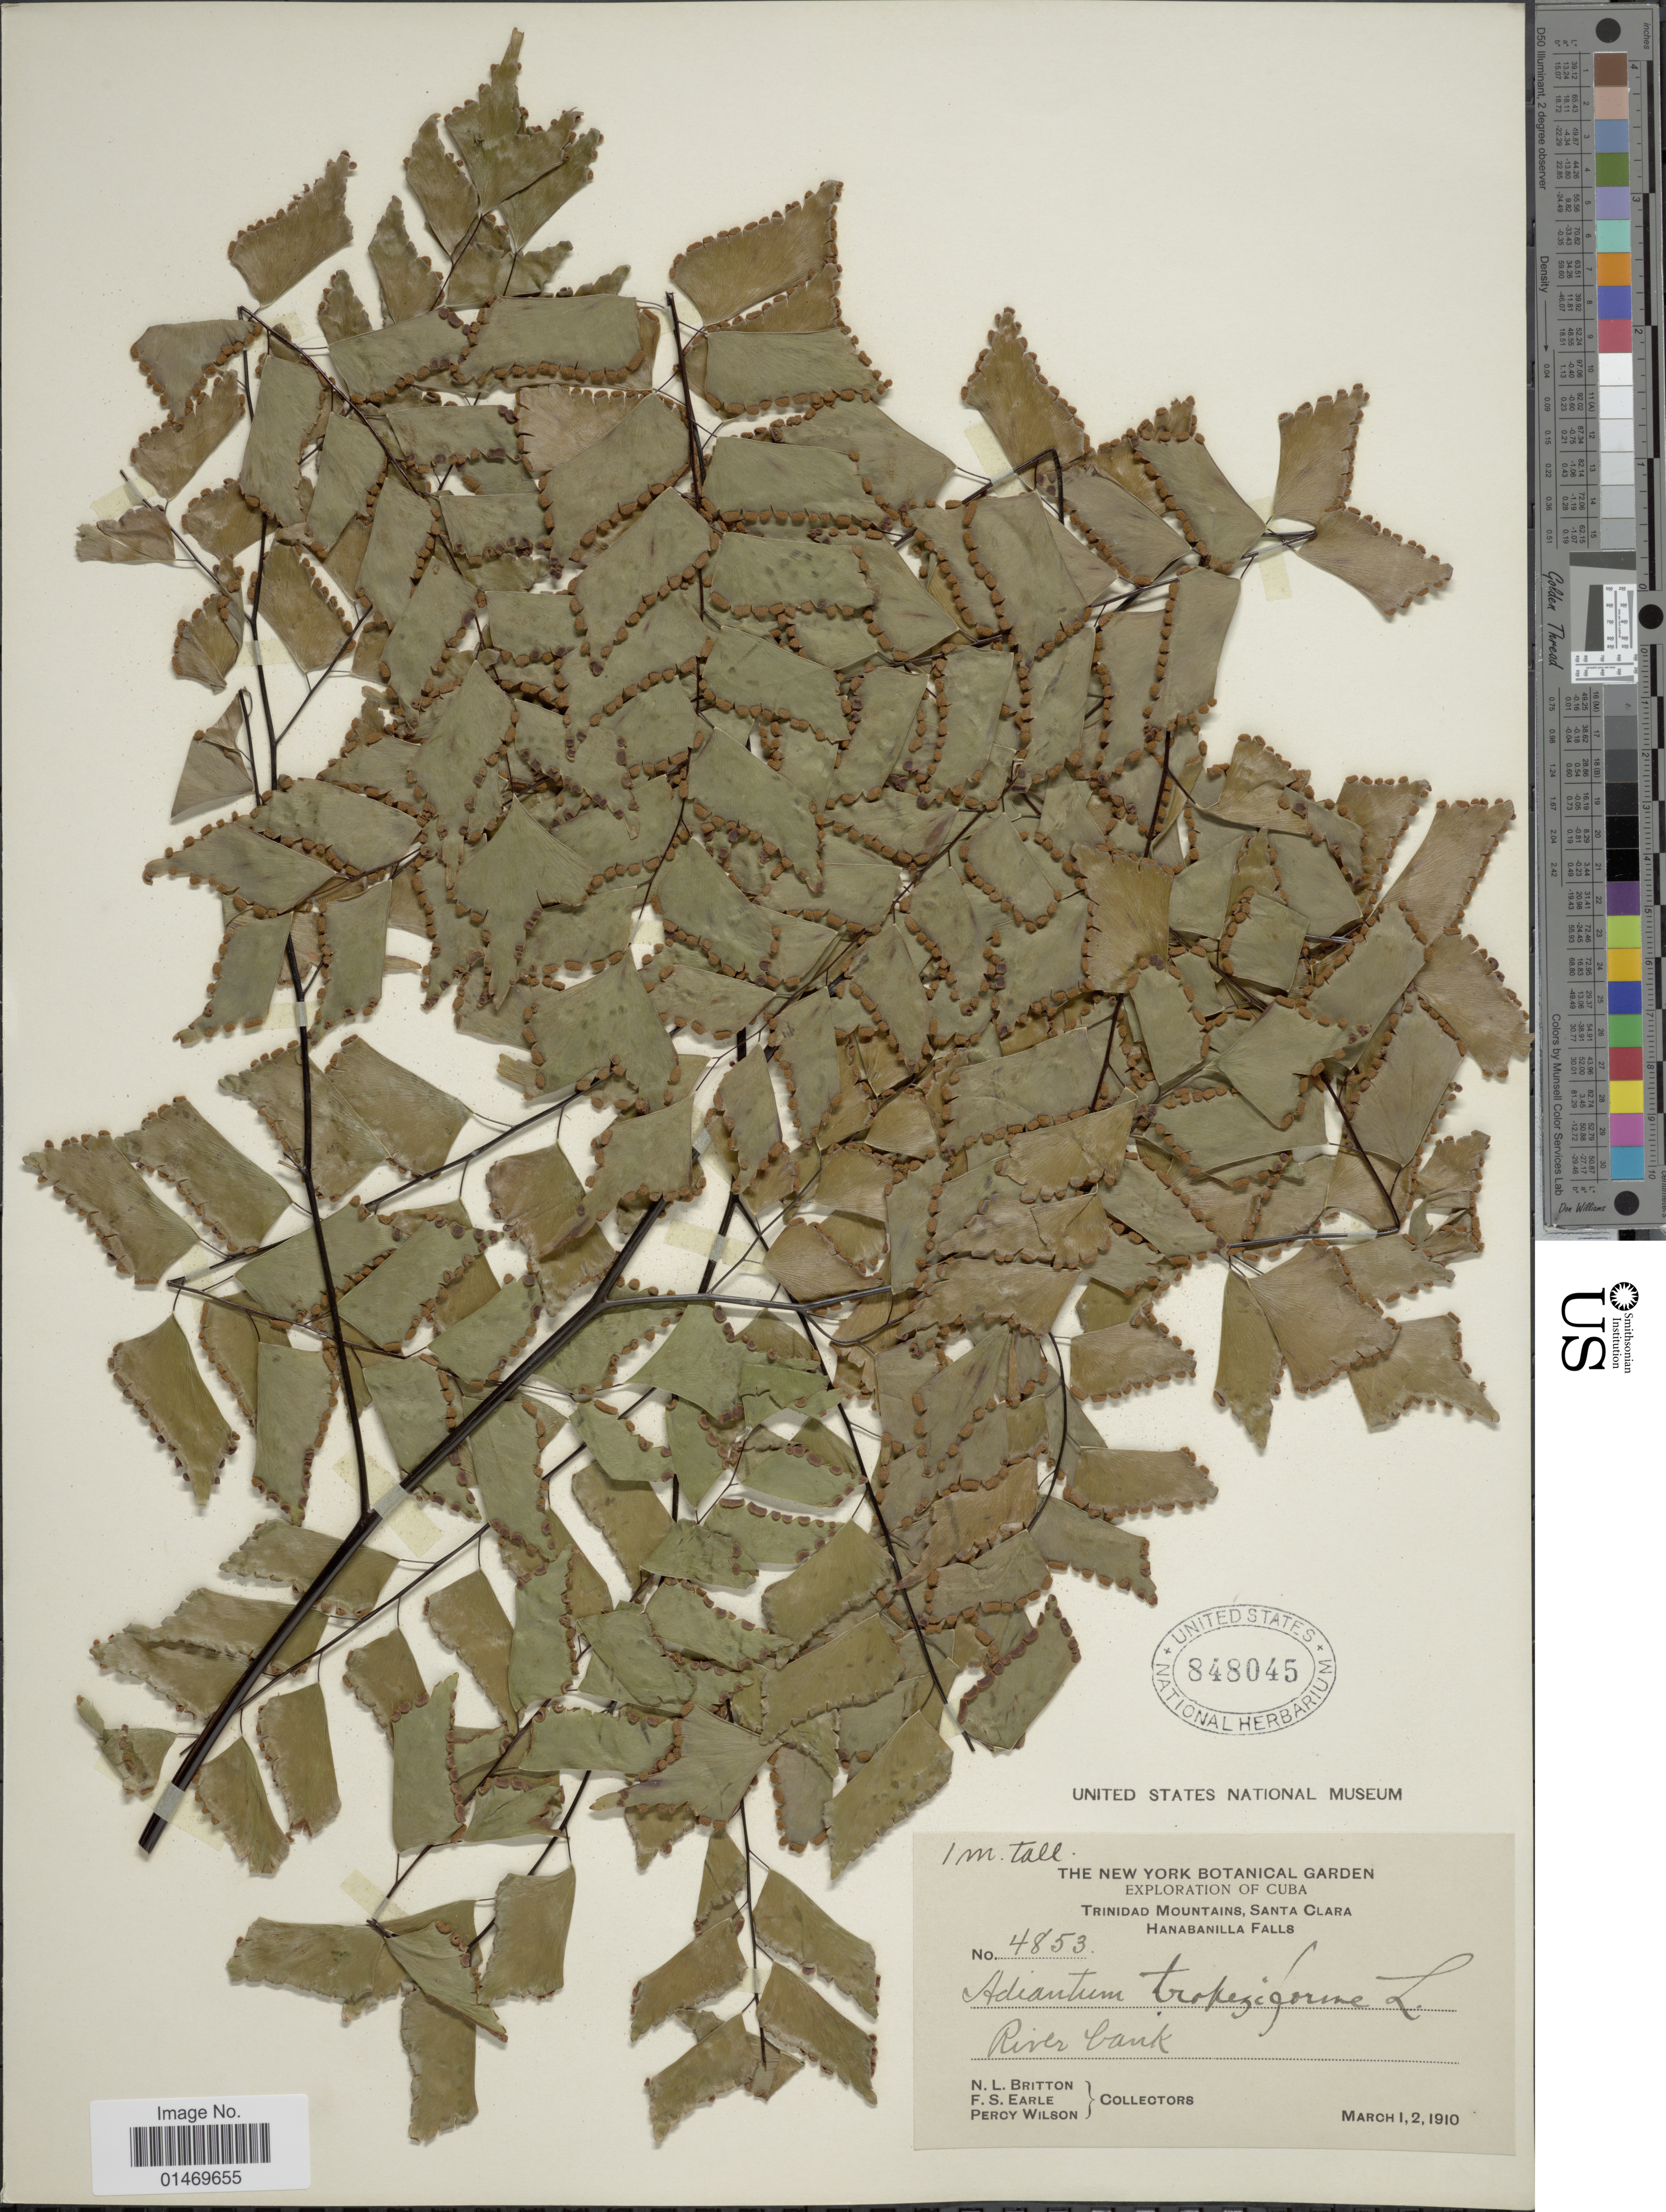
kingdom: Plantae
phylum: Tracheophyta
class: Polypodiopsida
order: Polypodiales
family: Pteridaceae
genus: Adiantum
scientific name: Adiantum trapeziforme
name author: L.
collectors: N. Britton, F. S. Earle & P. Wilson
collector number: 4853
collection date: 1910-03-01/1910-03-02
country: Cuba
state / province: Las Villas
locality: Cuba, Trinidad Mountains, Santa Clara, Hanabanilla.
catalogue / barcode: US 848045